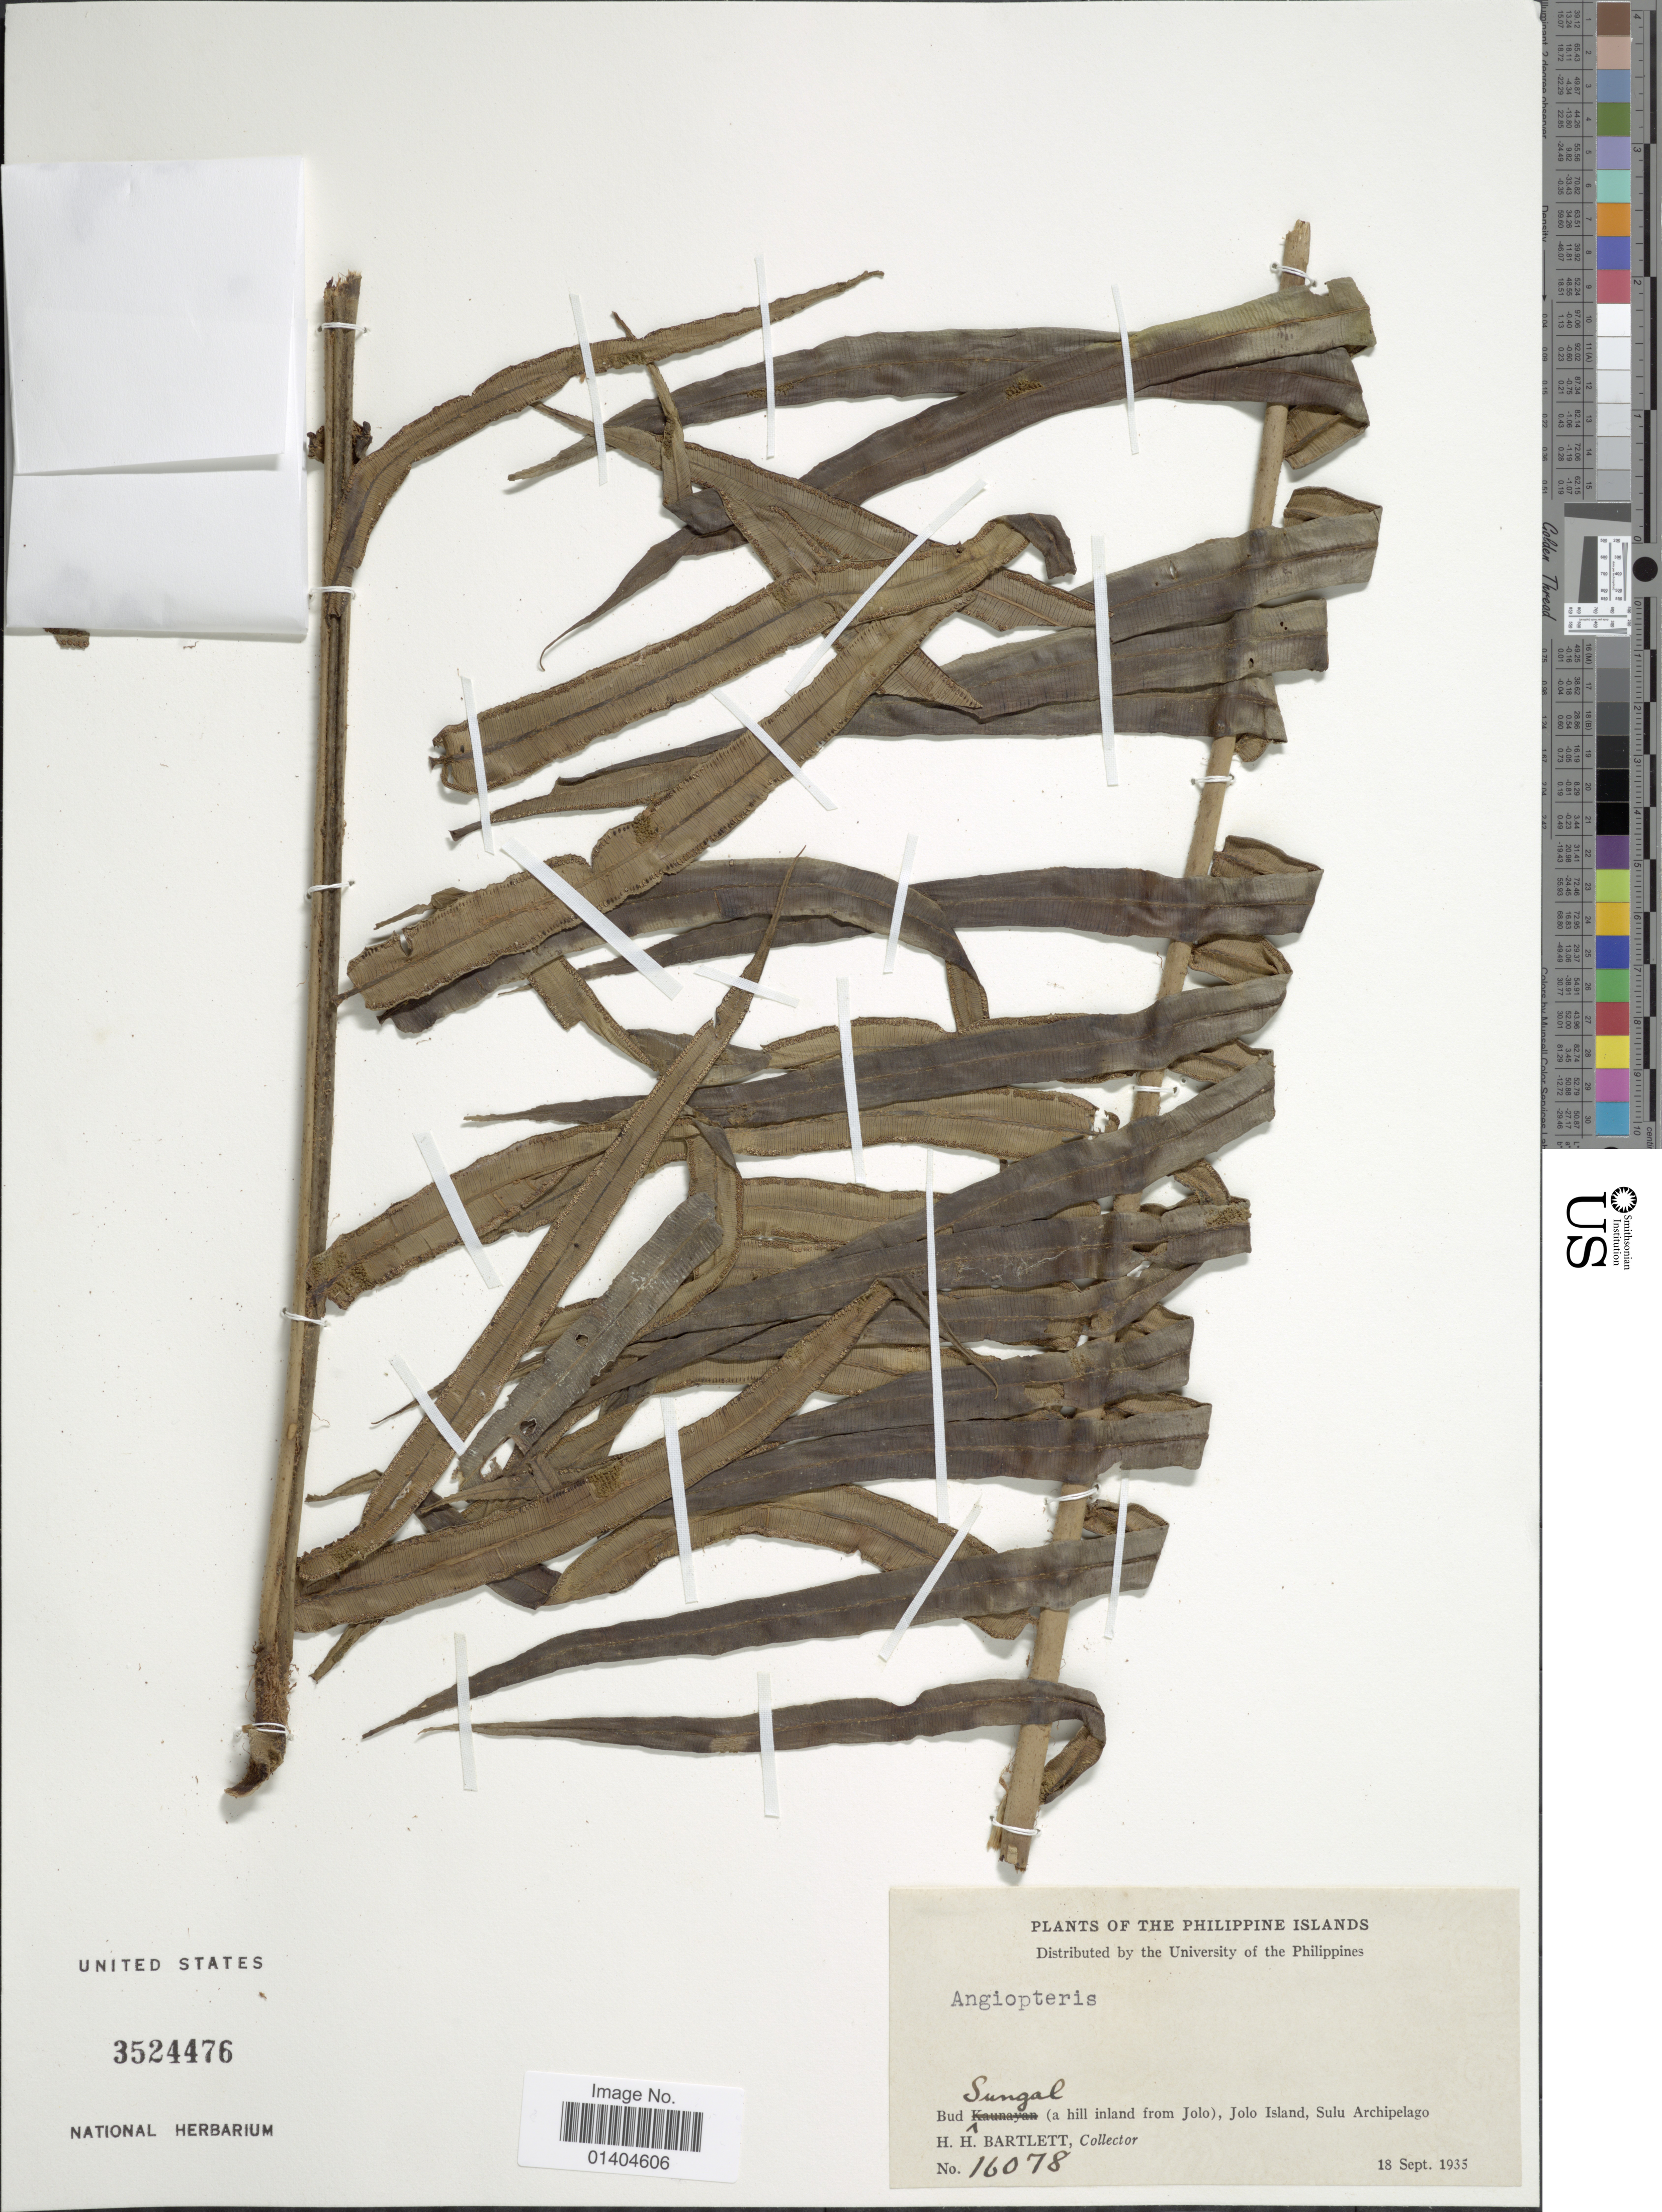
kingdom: Plantae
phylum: Tracheophyta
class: Polypodiopsida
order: Marattiales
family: Marattiaceae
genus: Angiopteris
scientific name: Angiopteris angustifolia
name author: C. Presl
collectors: H. H. Bartlett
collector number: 16078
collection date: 1935-09-18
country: Philippines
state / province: Muslim Mindanao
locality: Bud Sungal; (a hill inland from Jolo), Jolo Island, Sulu Archipelago.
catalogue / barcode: US 3524476